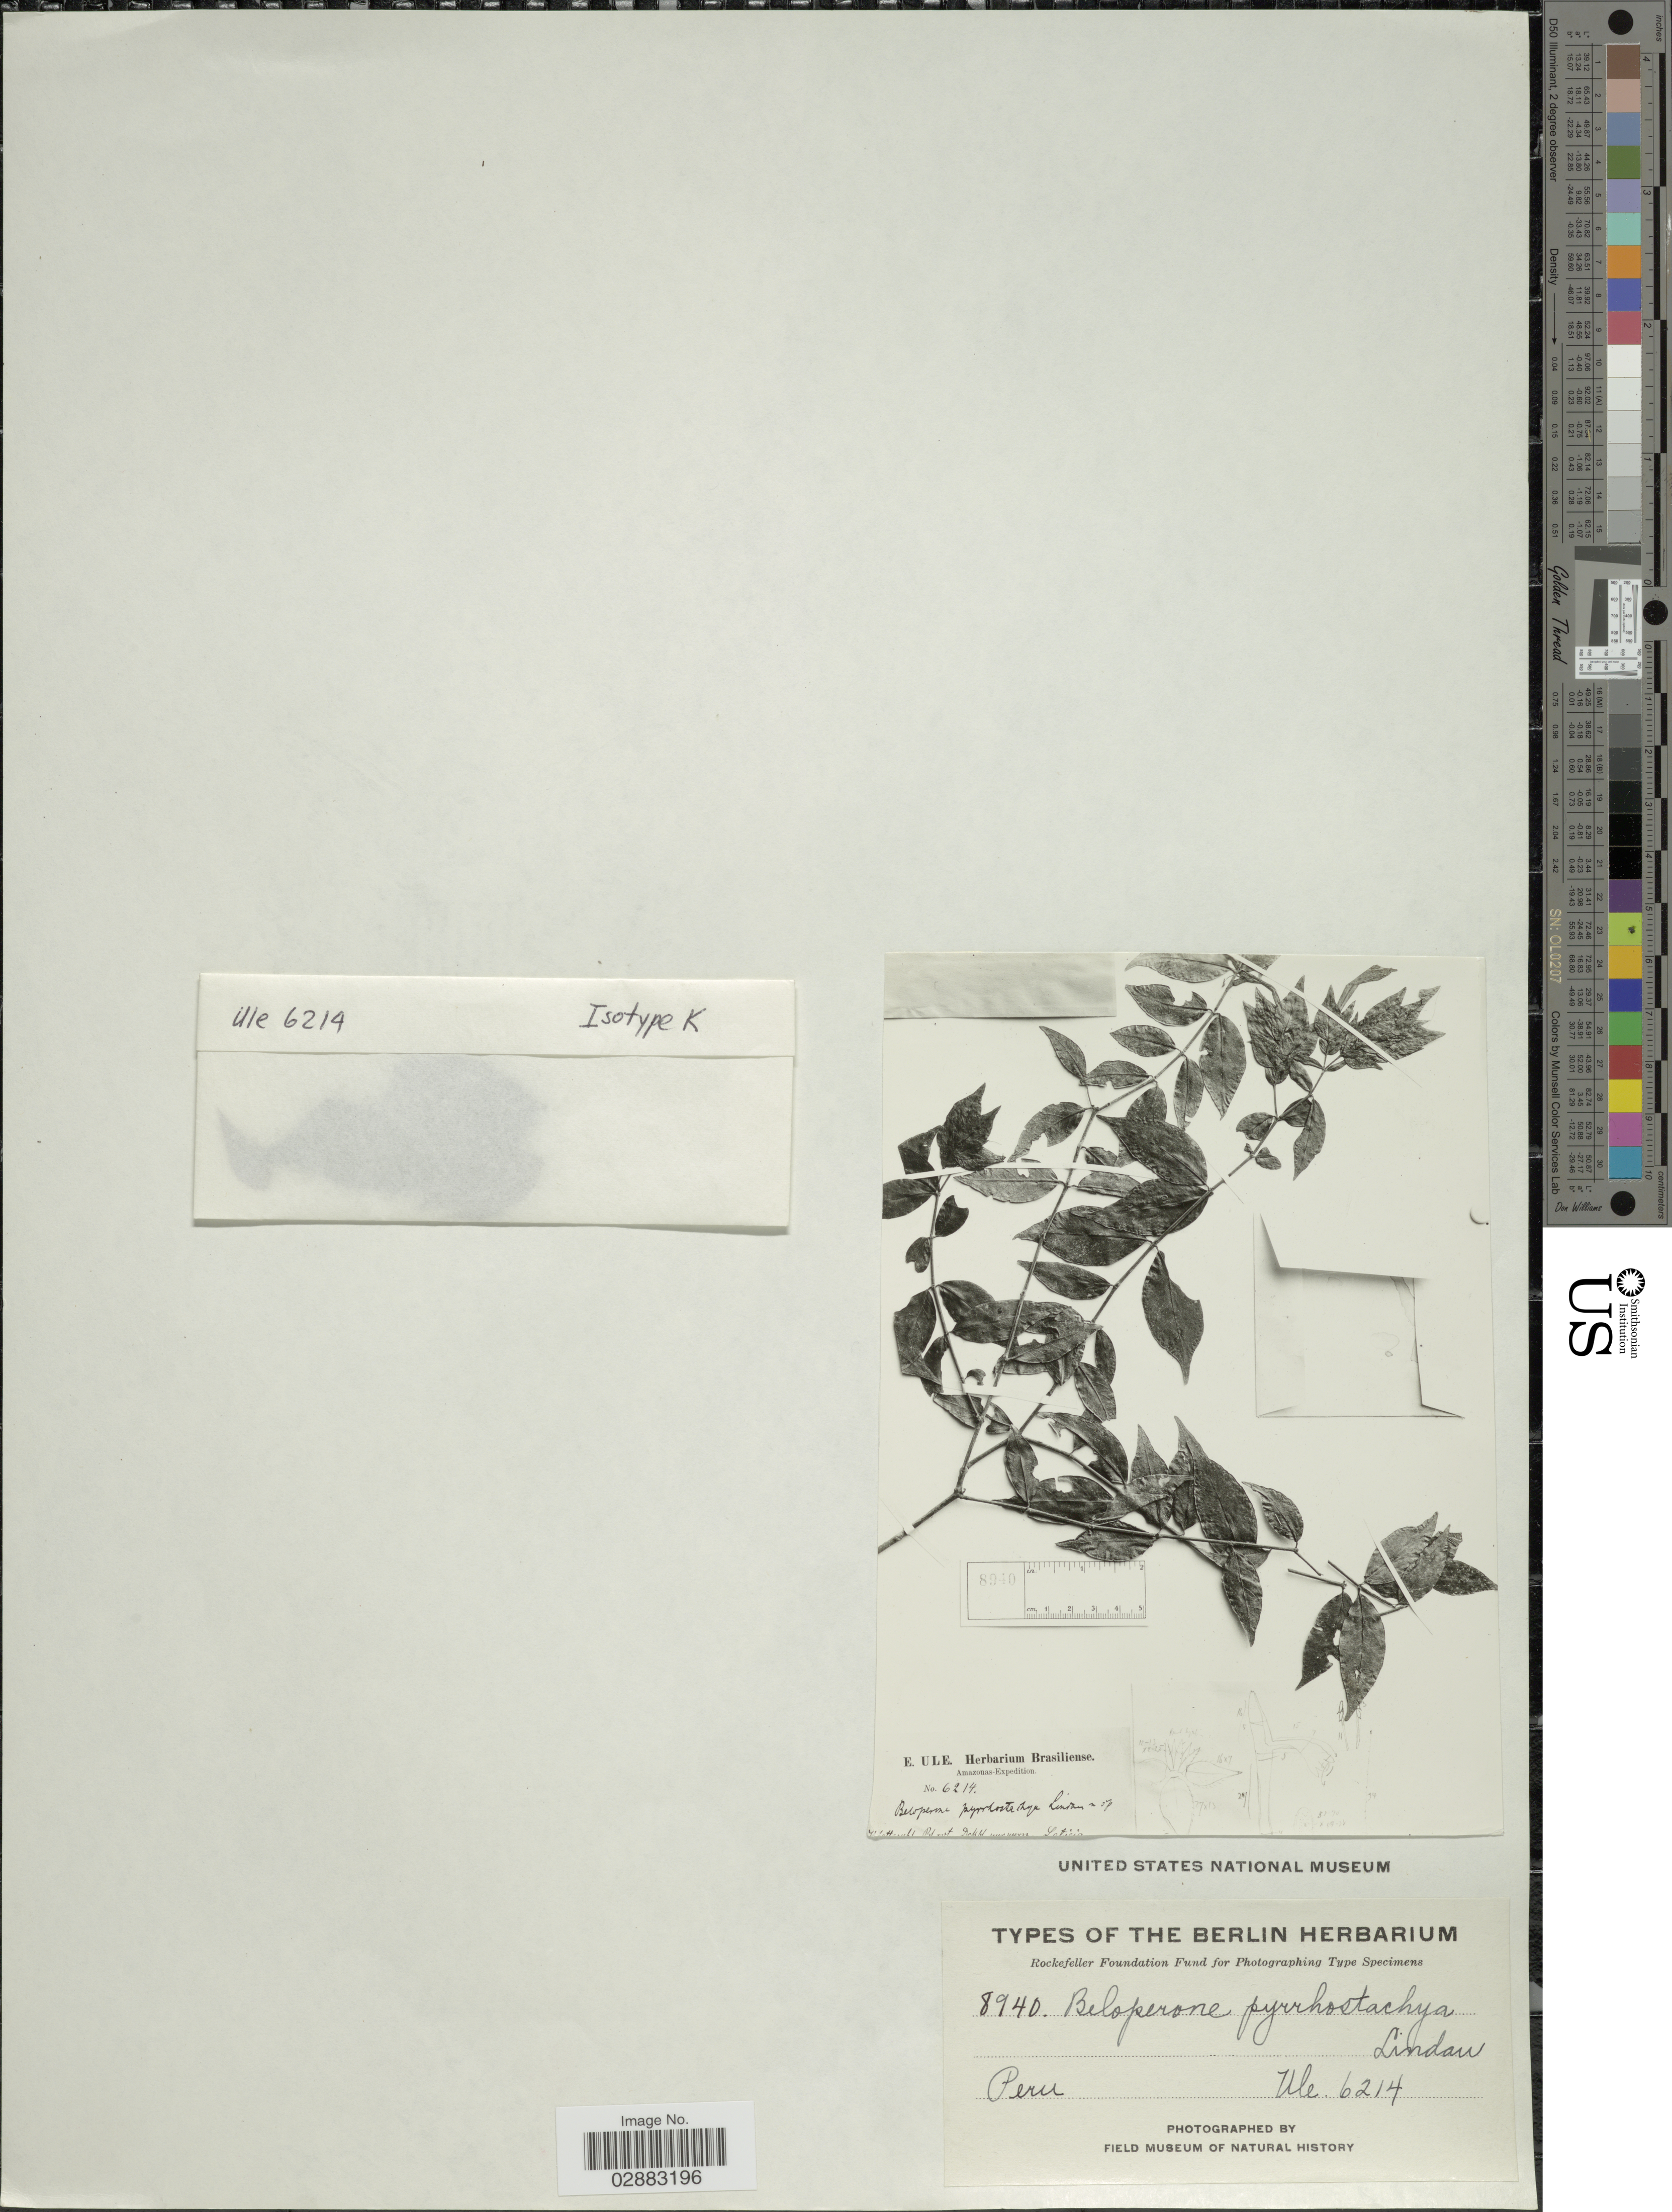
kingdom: Plantae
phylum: Tracheophyta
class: Magnoliopsida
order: Lamiales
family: Acanthaceae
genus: Beloperone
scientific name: Beloperone pyrrhostachya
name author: Lindau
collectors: E. H. Ule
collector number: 6214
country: Peru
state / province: Amazonas